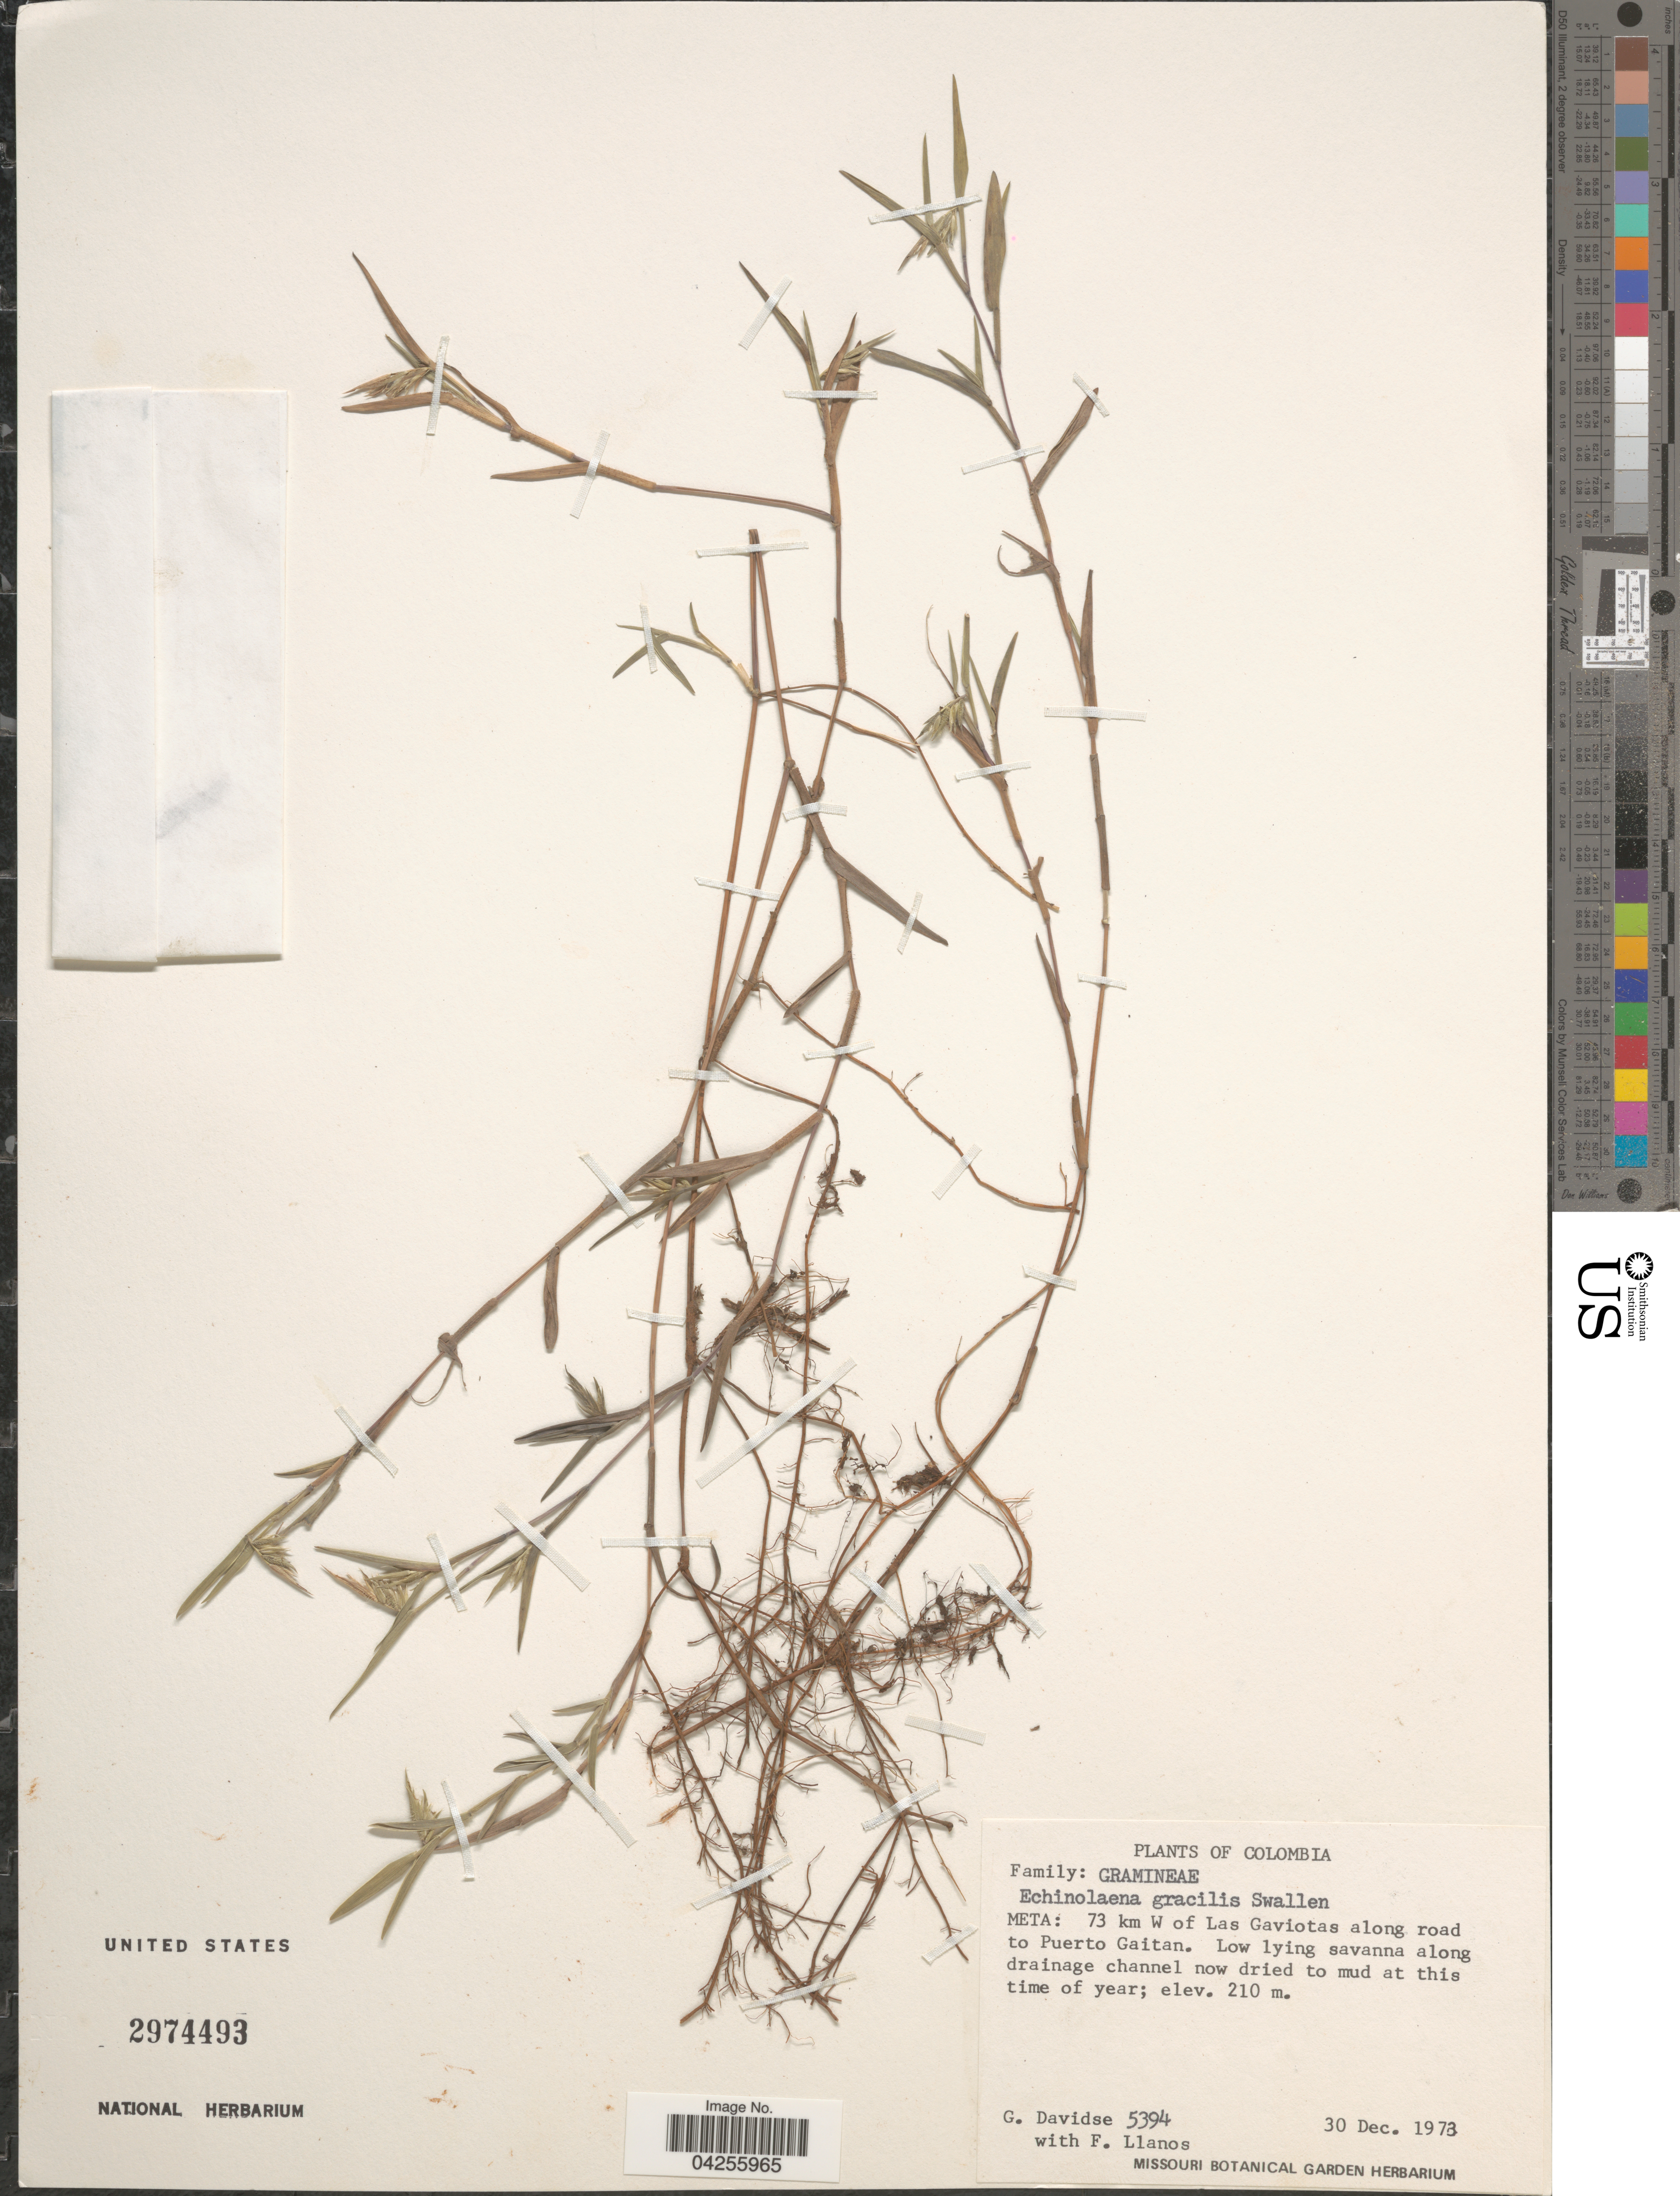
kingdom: Plantae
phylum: Tracheophyta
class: Liliopsida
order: Poales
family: Poaceae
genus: Echinolaena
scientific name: Echinolaena gracilis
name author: Swallen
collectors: G. Davidse & F. Llanos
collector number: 5394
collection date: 1973-12-30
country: Colombia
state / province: Meta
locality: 73 km W of Las Gaviotas along road to Puerto Gaitan.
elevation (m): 210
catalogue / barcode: US 2974493